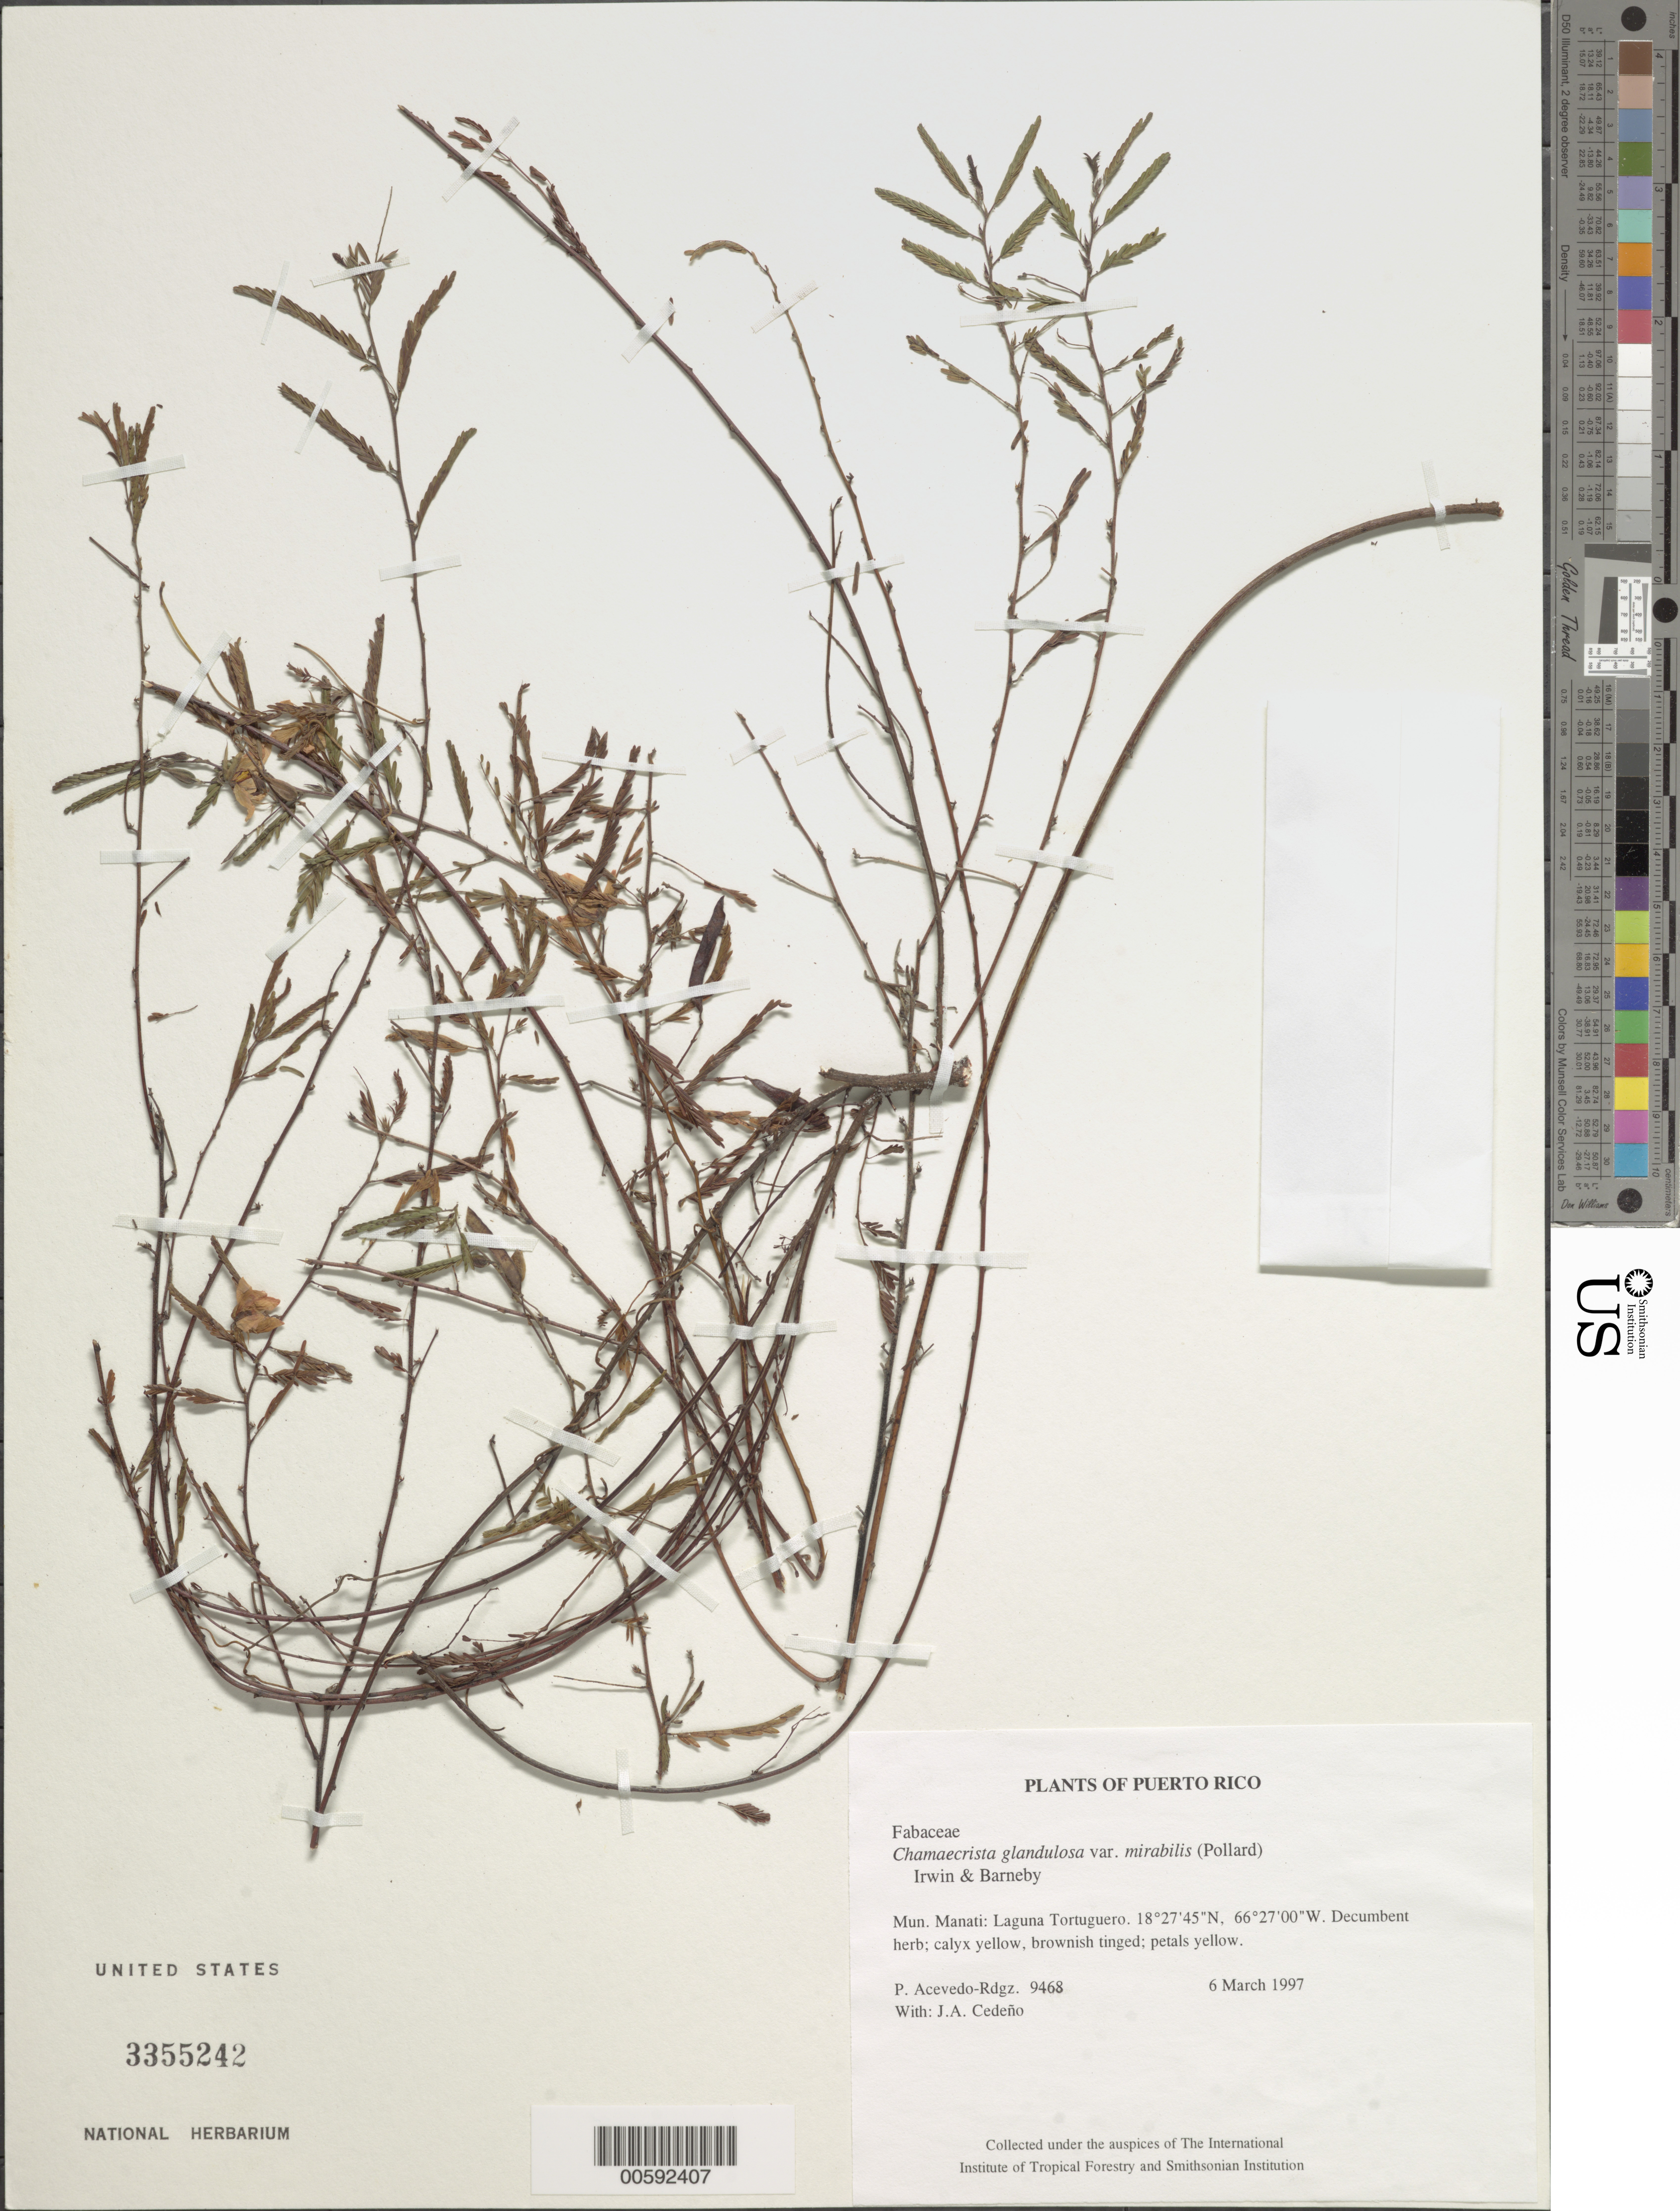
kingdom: Plantae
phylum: Tracheophyta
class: Magnoliopsida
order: Fabales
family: Fabaceae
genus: Chamaecrista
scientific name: Chamaecrista glandulosa var. mirabilis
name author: (Pollard) H.S. Irwin & Barneby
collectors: P. Acevedo-Rodr. & J. A. Cedeño M.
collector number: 9468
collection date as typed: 06 Mar 1997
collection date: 1997-03-06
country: Puerto Rico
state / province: Manatí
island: Puerto Rico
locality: Manatí: Laguna Tortuguero.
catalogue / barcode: US 3355242